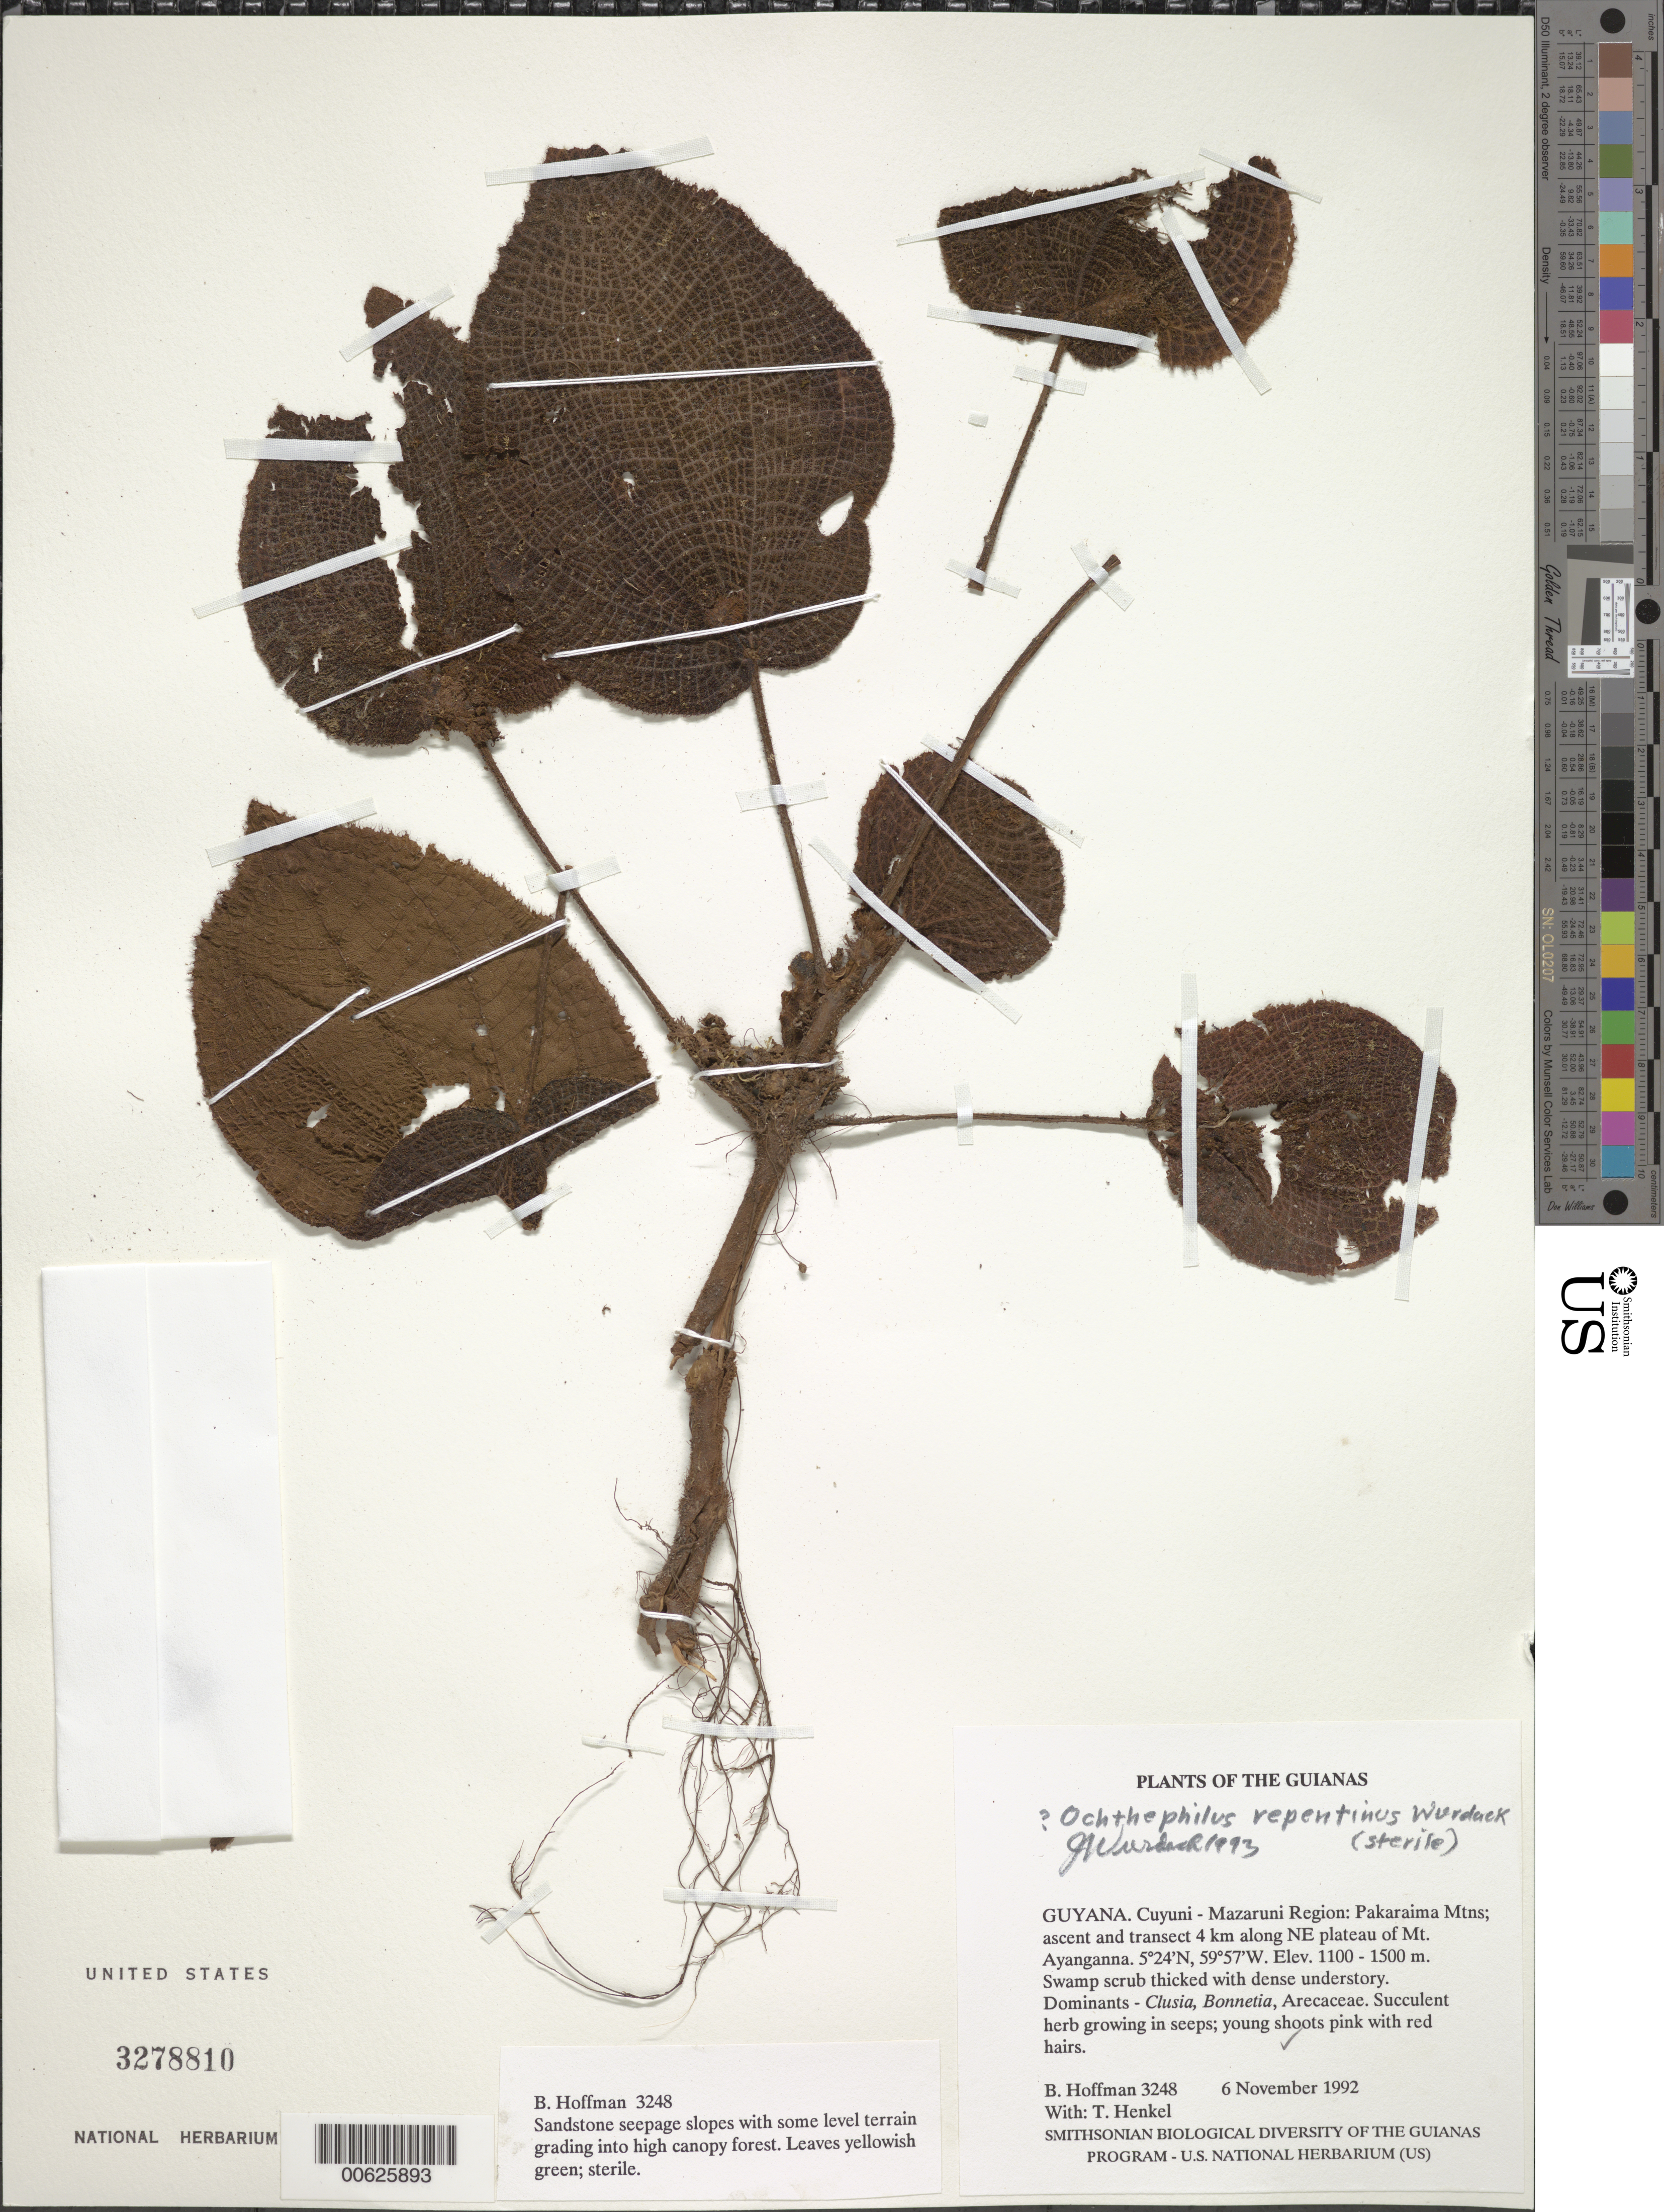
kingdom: Plantae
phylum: Tracheophyta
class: Magnoliopsida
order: Myrtales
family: Melastomataceae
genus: Ochthephilus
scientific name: Ochthephilus repentinus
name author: Wurdack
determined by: Wurdack, John J., (US), US (UNITED STATES)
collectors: B. Hoffman & T. Henkel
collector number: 3248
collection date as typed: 6 November 1992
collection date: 1992-11-06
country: Guyana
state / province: Cuyuni-Mazaruni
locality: Pakaraima Mountains; ascent and transect 4 km along NE plateau of Mt. Ayanganna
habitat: Swamp scrub thicked with dense understory. Dominants - Clusia, Bonnetia, Arecaceae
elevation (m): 1100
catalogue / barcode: US 3278810